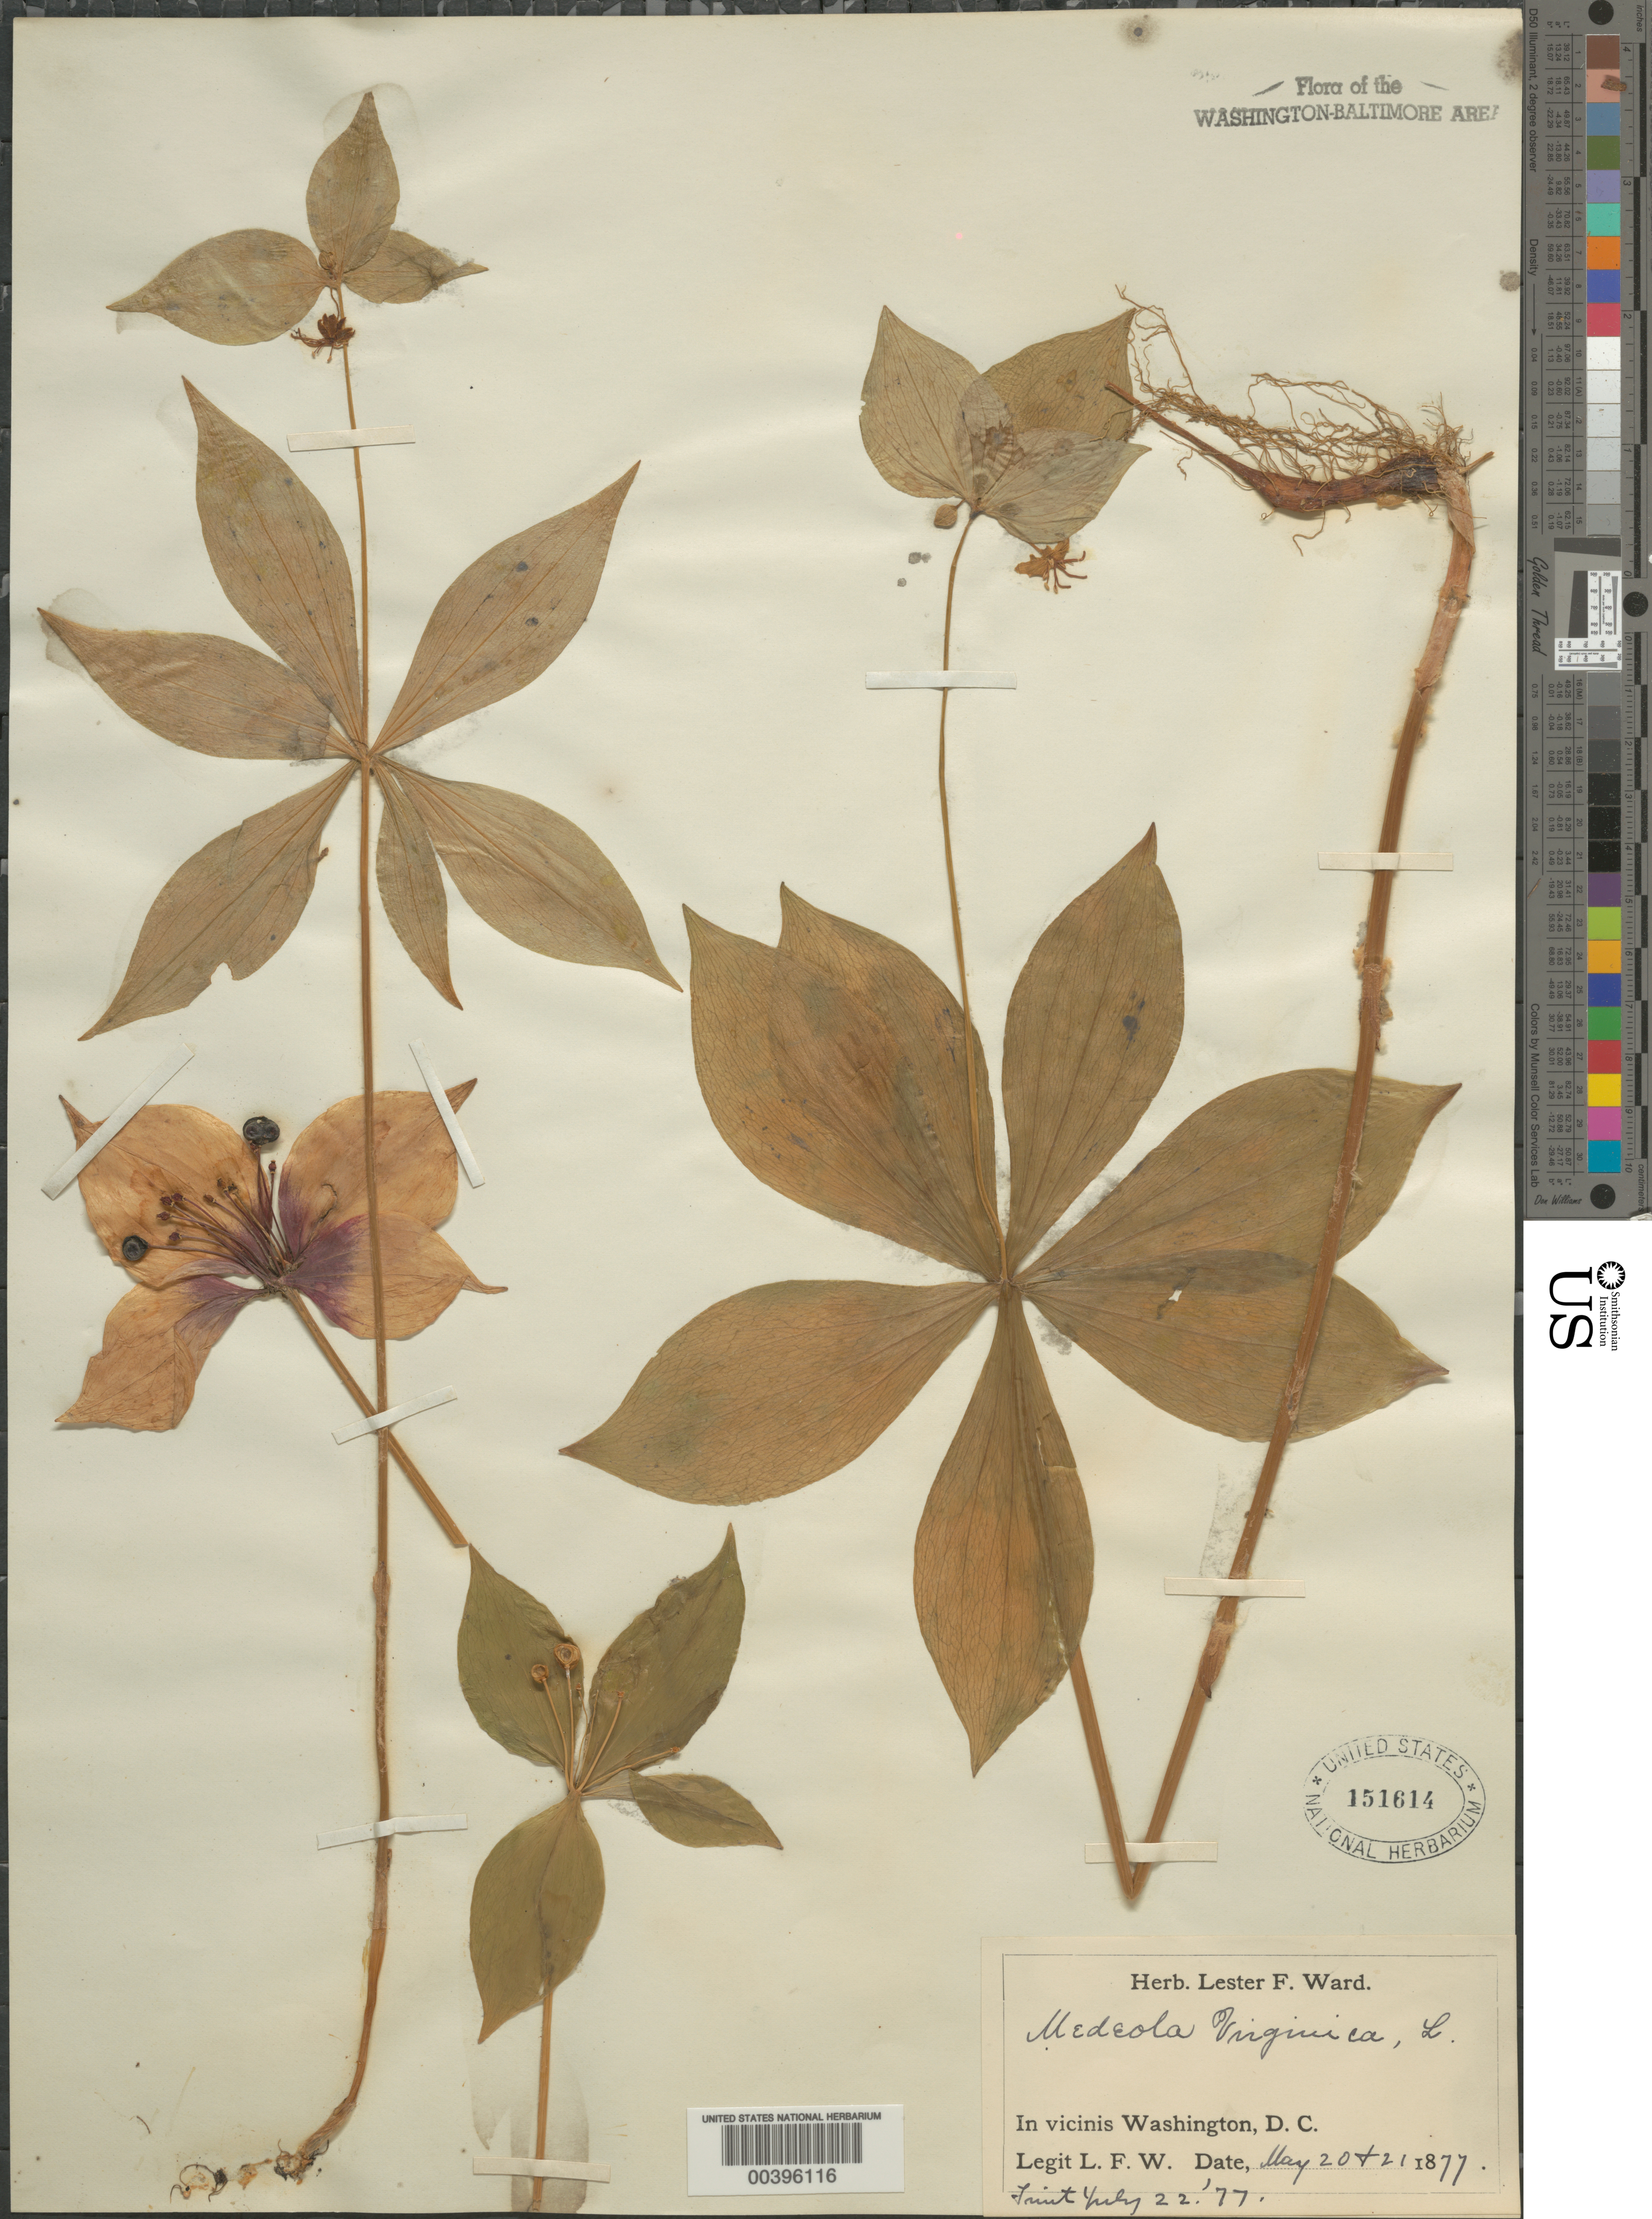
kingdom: Plantae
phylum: Tracheophyta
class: Liliopsida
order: Liliales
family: Liliaceae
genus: Medeola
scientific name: Medeola virginiana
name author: (L.) Desf.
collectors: L. F. Ward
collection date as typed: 20 May 1877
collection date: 1877-05-20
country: United States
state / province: District of Columbia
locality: Vicinity of Washington, DC.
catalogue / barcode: US 151614